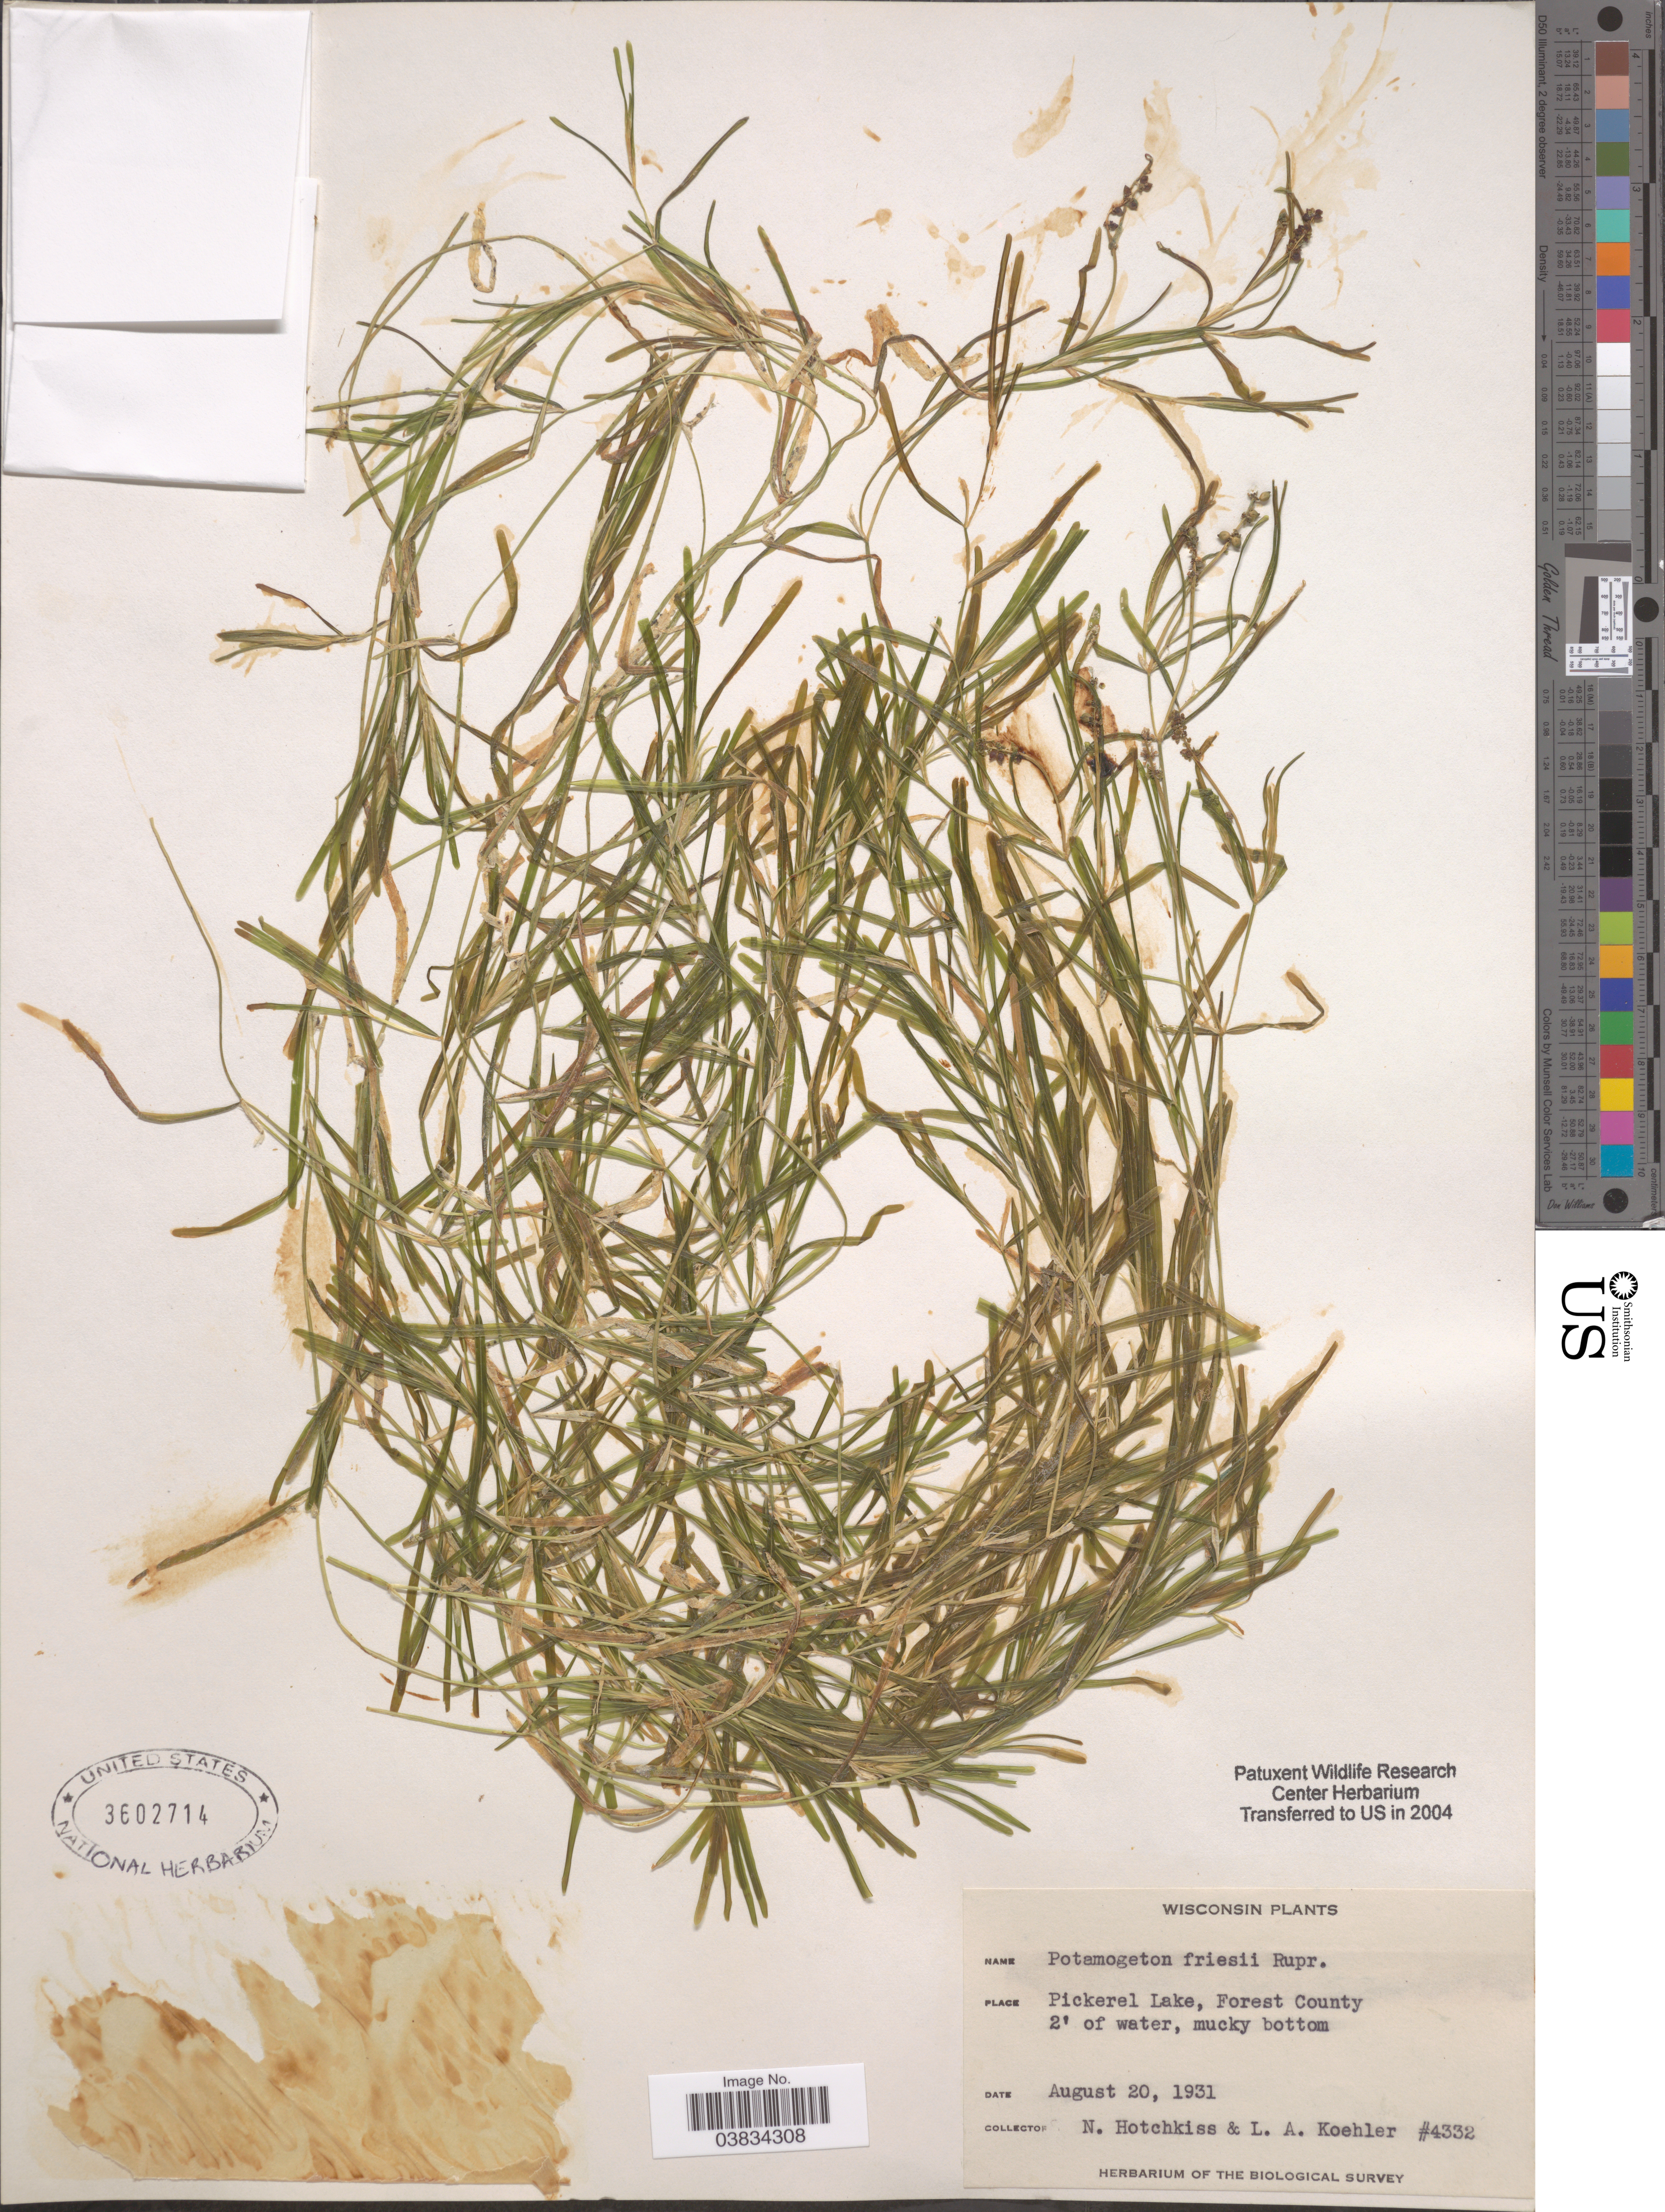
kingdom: Plantae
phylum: Tracheophyta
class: Liliopsida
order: Alismatales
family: Potamogetonaceae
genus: Potamogeton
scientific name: Potamogeton friesii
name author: Rupr.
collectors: N. Hotchkiss & L. Koehler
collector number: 4332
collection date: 1931-08-20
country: United States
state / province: Wisconsin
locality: Pickerel Lake, Forest County.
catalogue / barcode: US 3602714